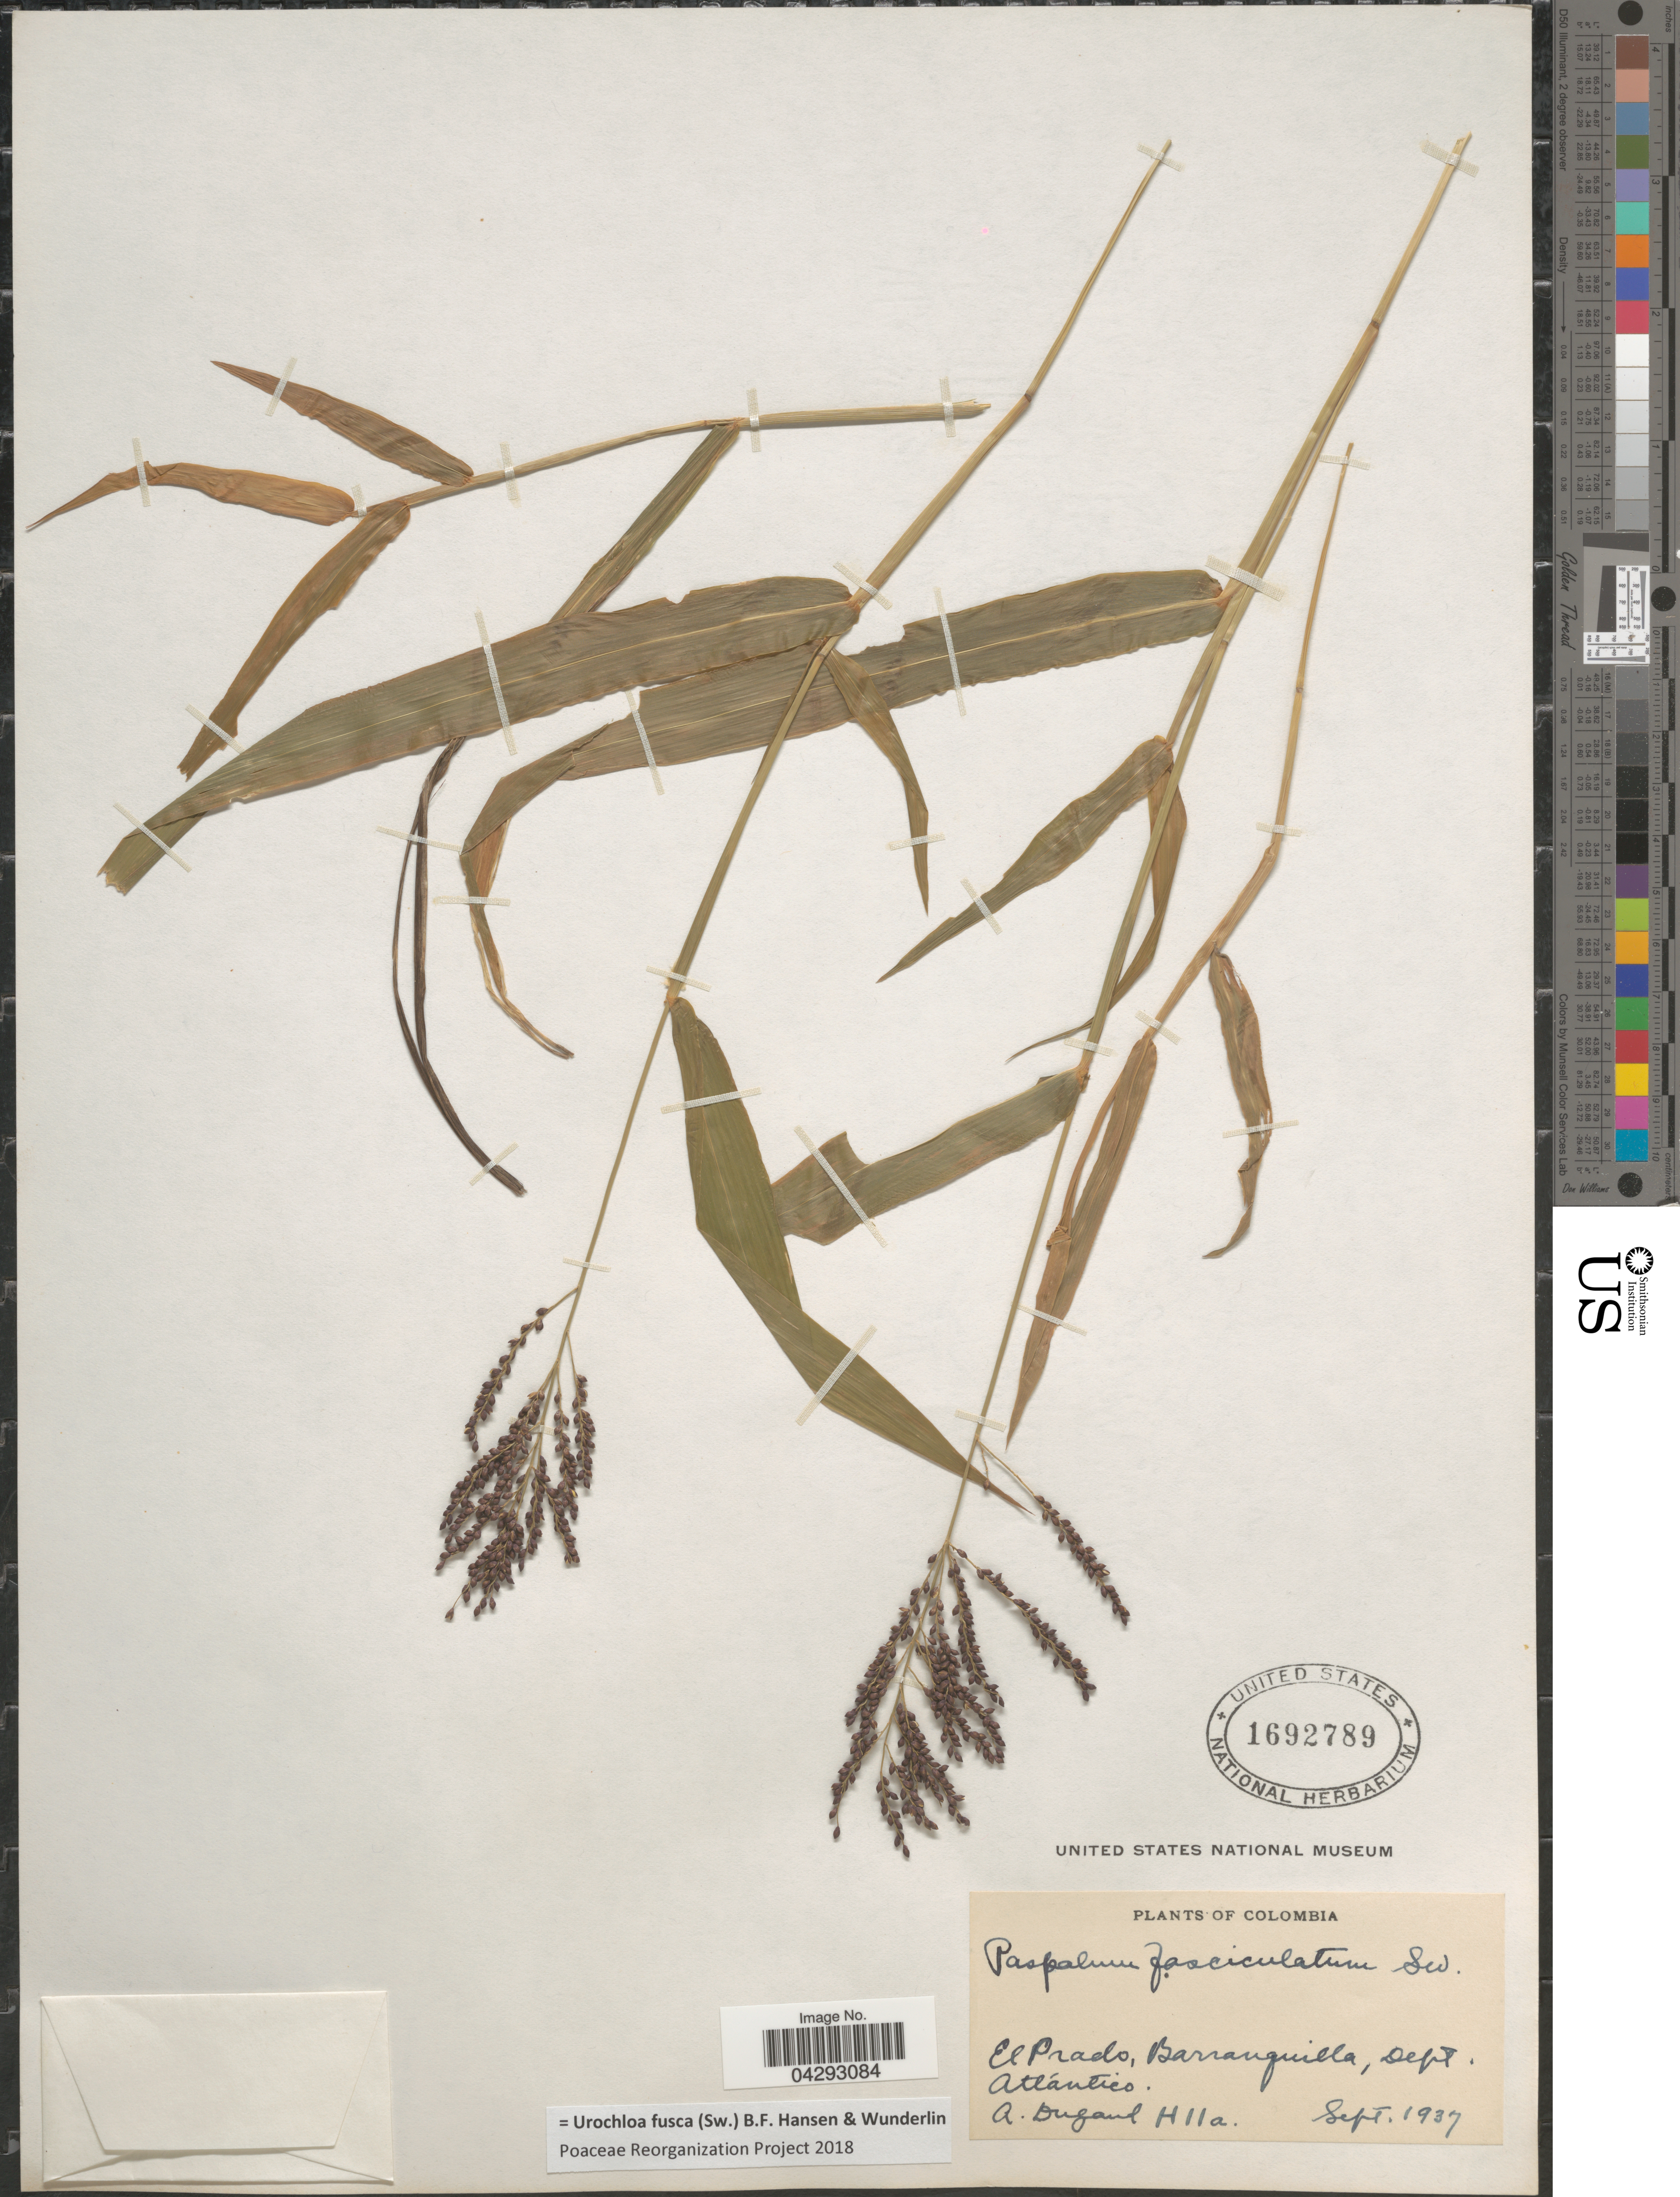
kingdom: Plantae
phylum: Tracheophyta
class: Liliopsida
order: Poales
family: Poaceae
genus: Urochloa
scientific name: Urochloa fusca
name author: (Sw.) B.F. Hansen & Wunderlin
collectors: A. Dugand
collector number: H11a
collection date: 1937-09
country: Colombia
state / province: Atlántico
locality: El Prado, Barranquilla, Dept. Altántico.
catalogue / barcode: US 1692789